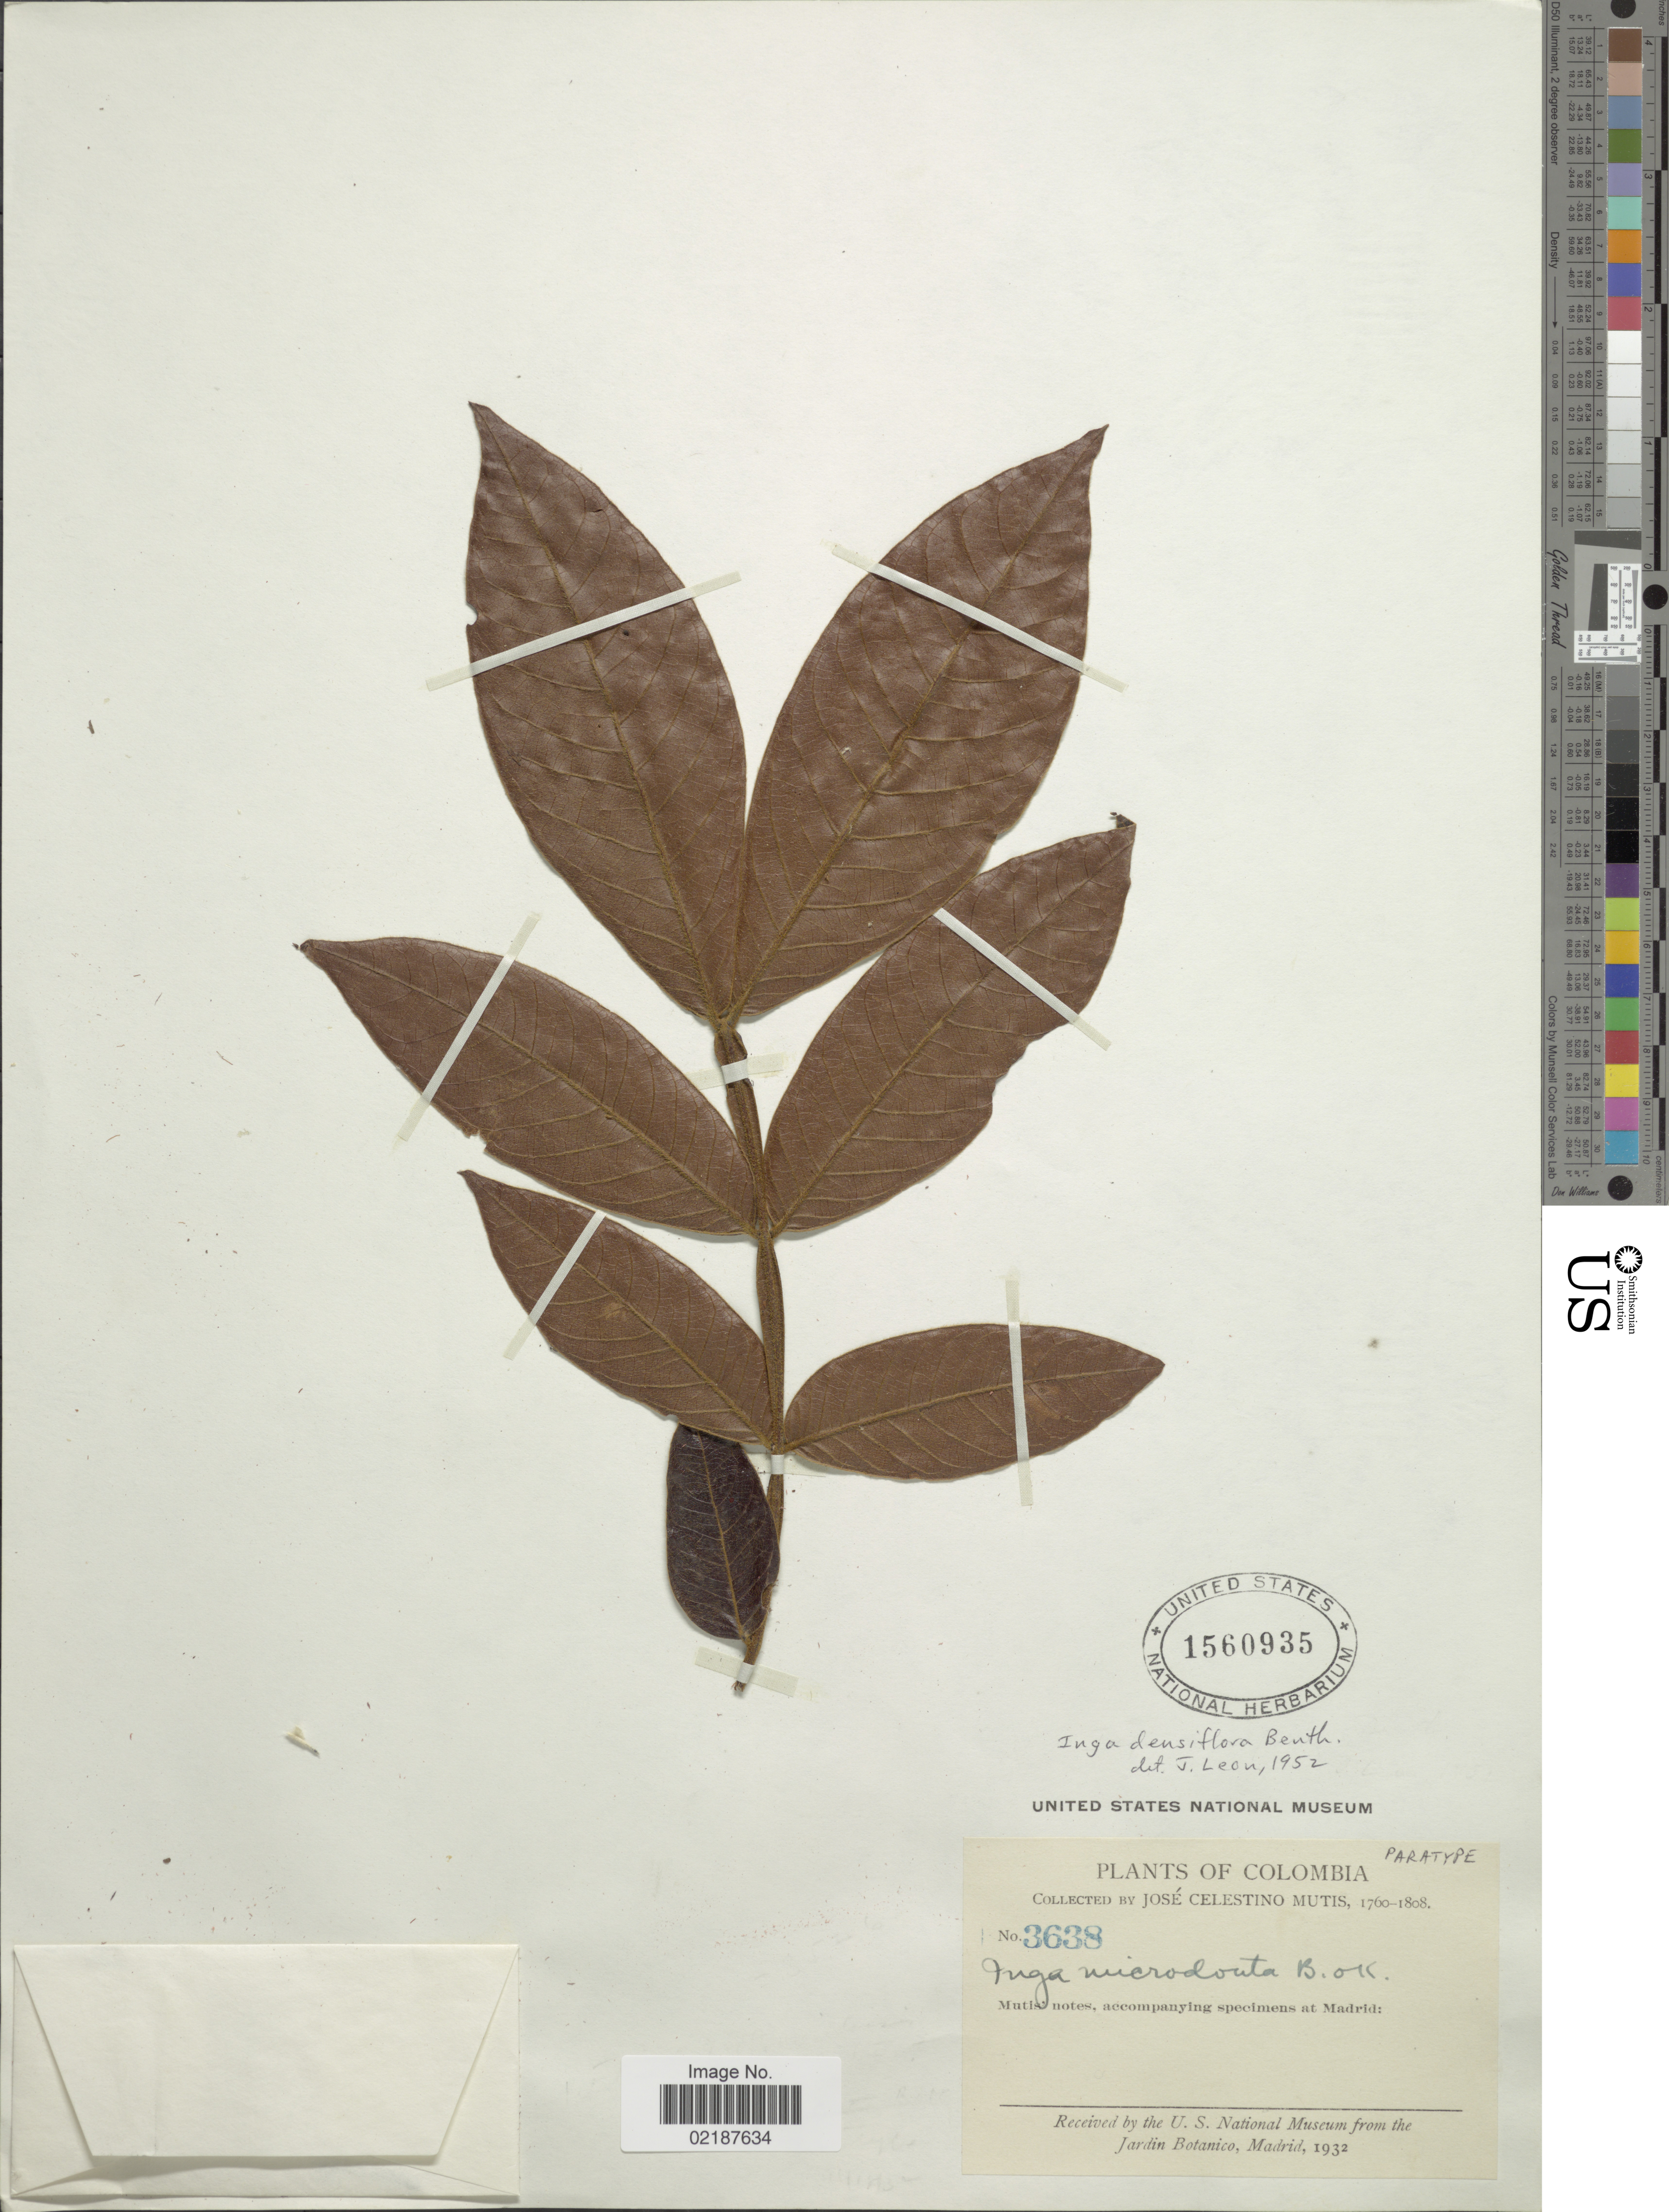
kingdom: Plantae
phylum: Tracheophyta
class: Magnoliopsida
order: Fabales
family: Fabaceae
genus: Inga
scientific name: Inga densiflora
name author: Benth.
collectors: J. C. B. Mutis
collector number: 3638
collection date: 1760/1808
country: Colombia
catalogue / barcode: US 1560935